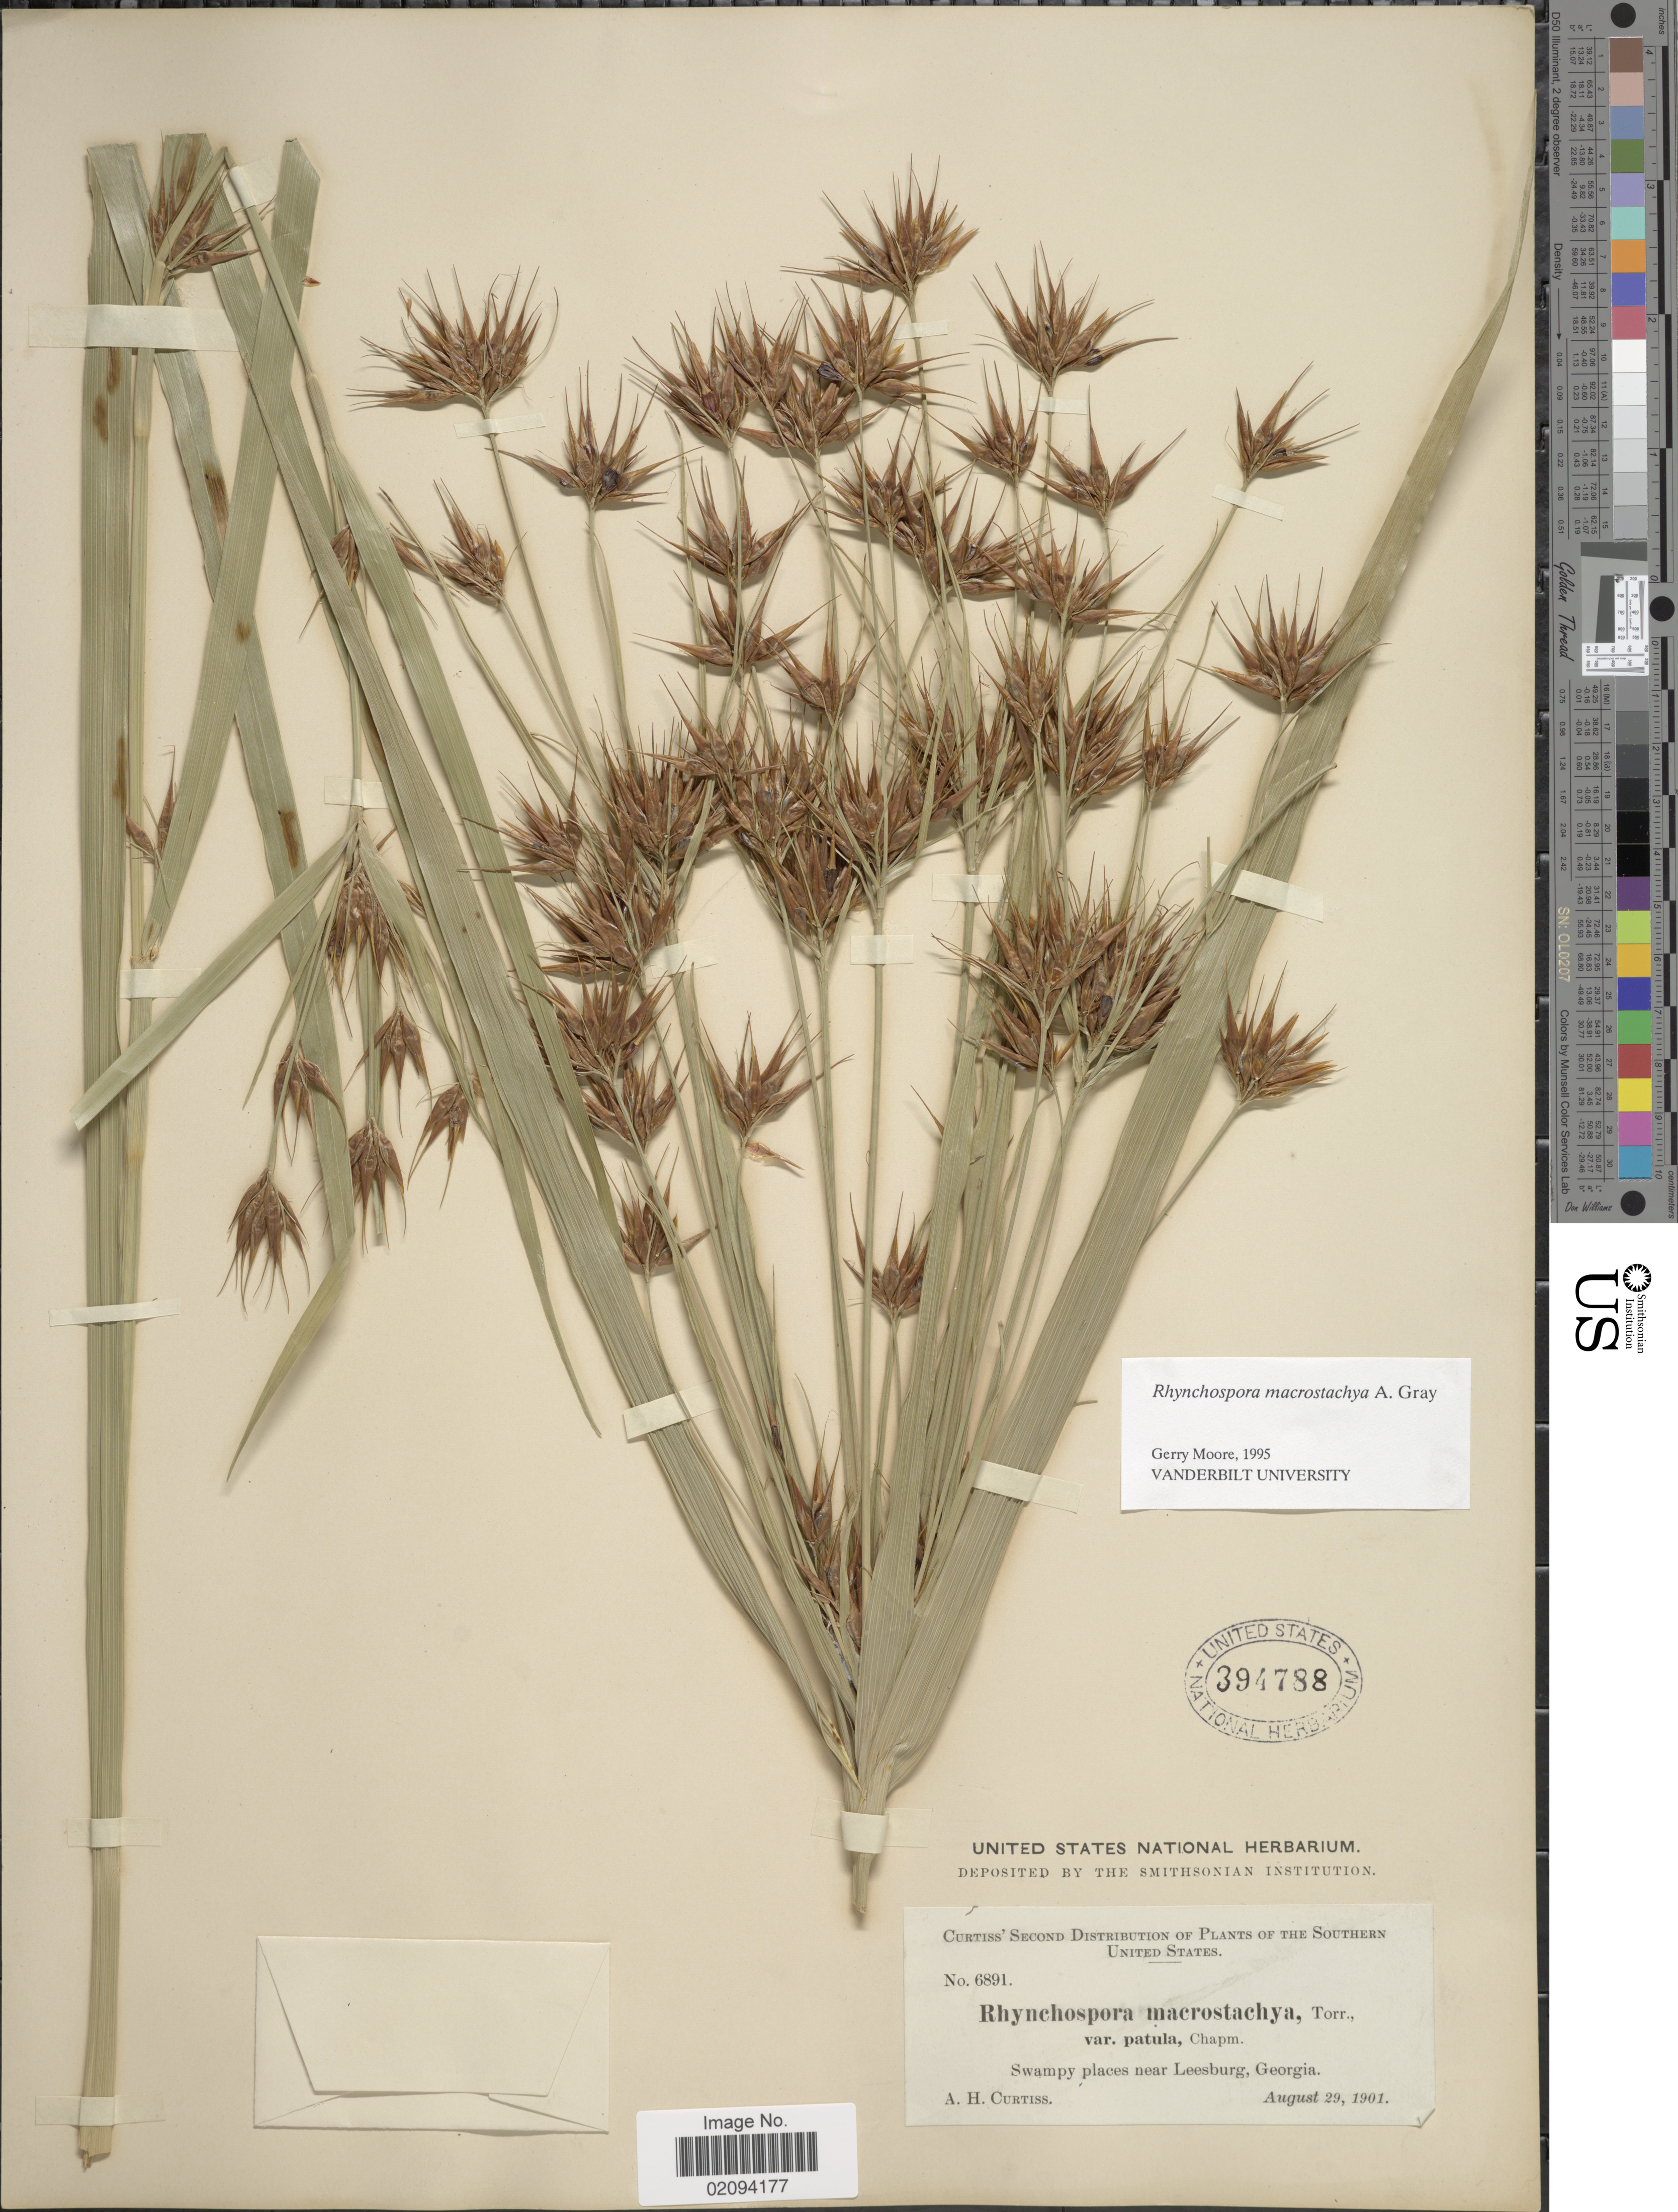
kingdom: Plantae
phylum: Tracheophyta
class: Liliopsida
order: Poales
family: Cyperaceae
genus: Rhynchospora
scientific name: Rhynchospora macrostachya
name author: Torr. ex A. Gray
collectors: A. H. Curtiss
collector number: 6891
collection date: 1901-08-29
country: United States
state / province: Georgia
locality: Swampy places near Leesburg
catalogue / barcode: US 394788